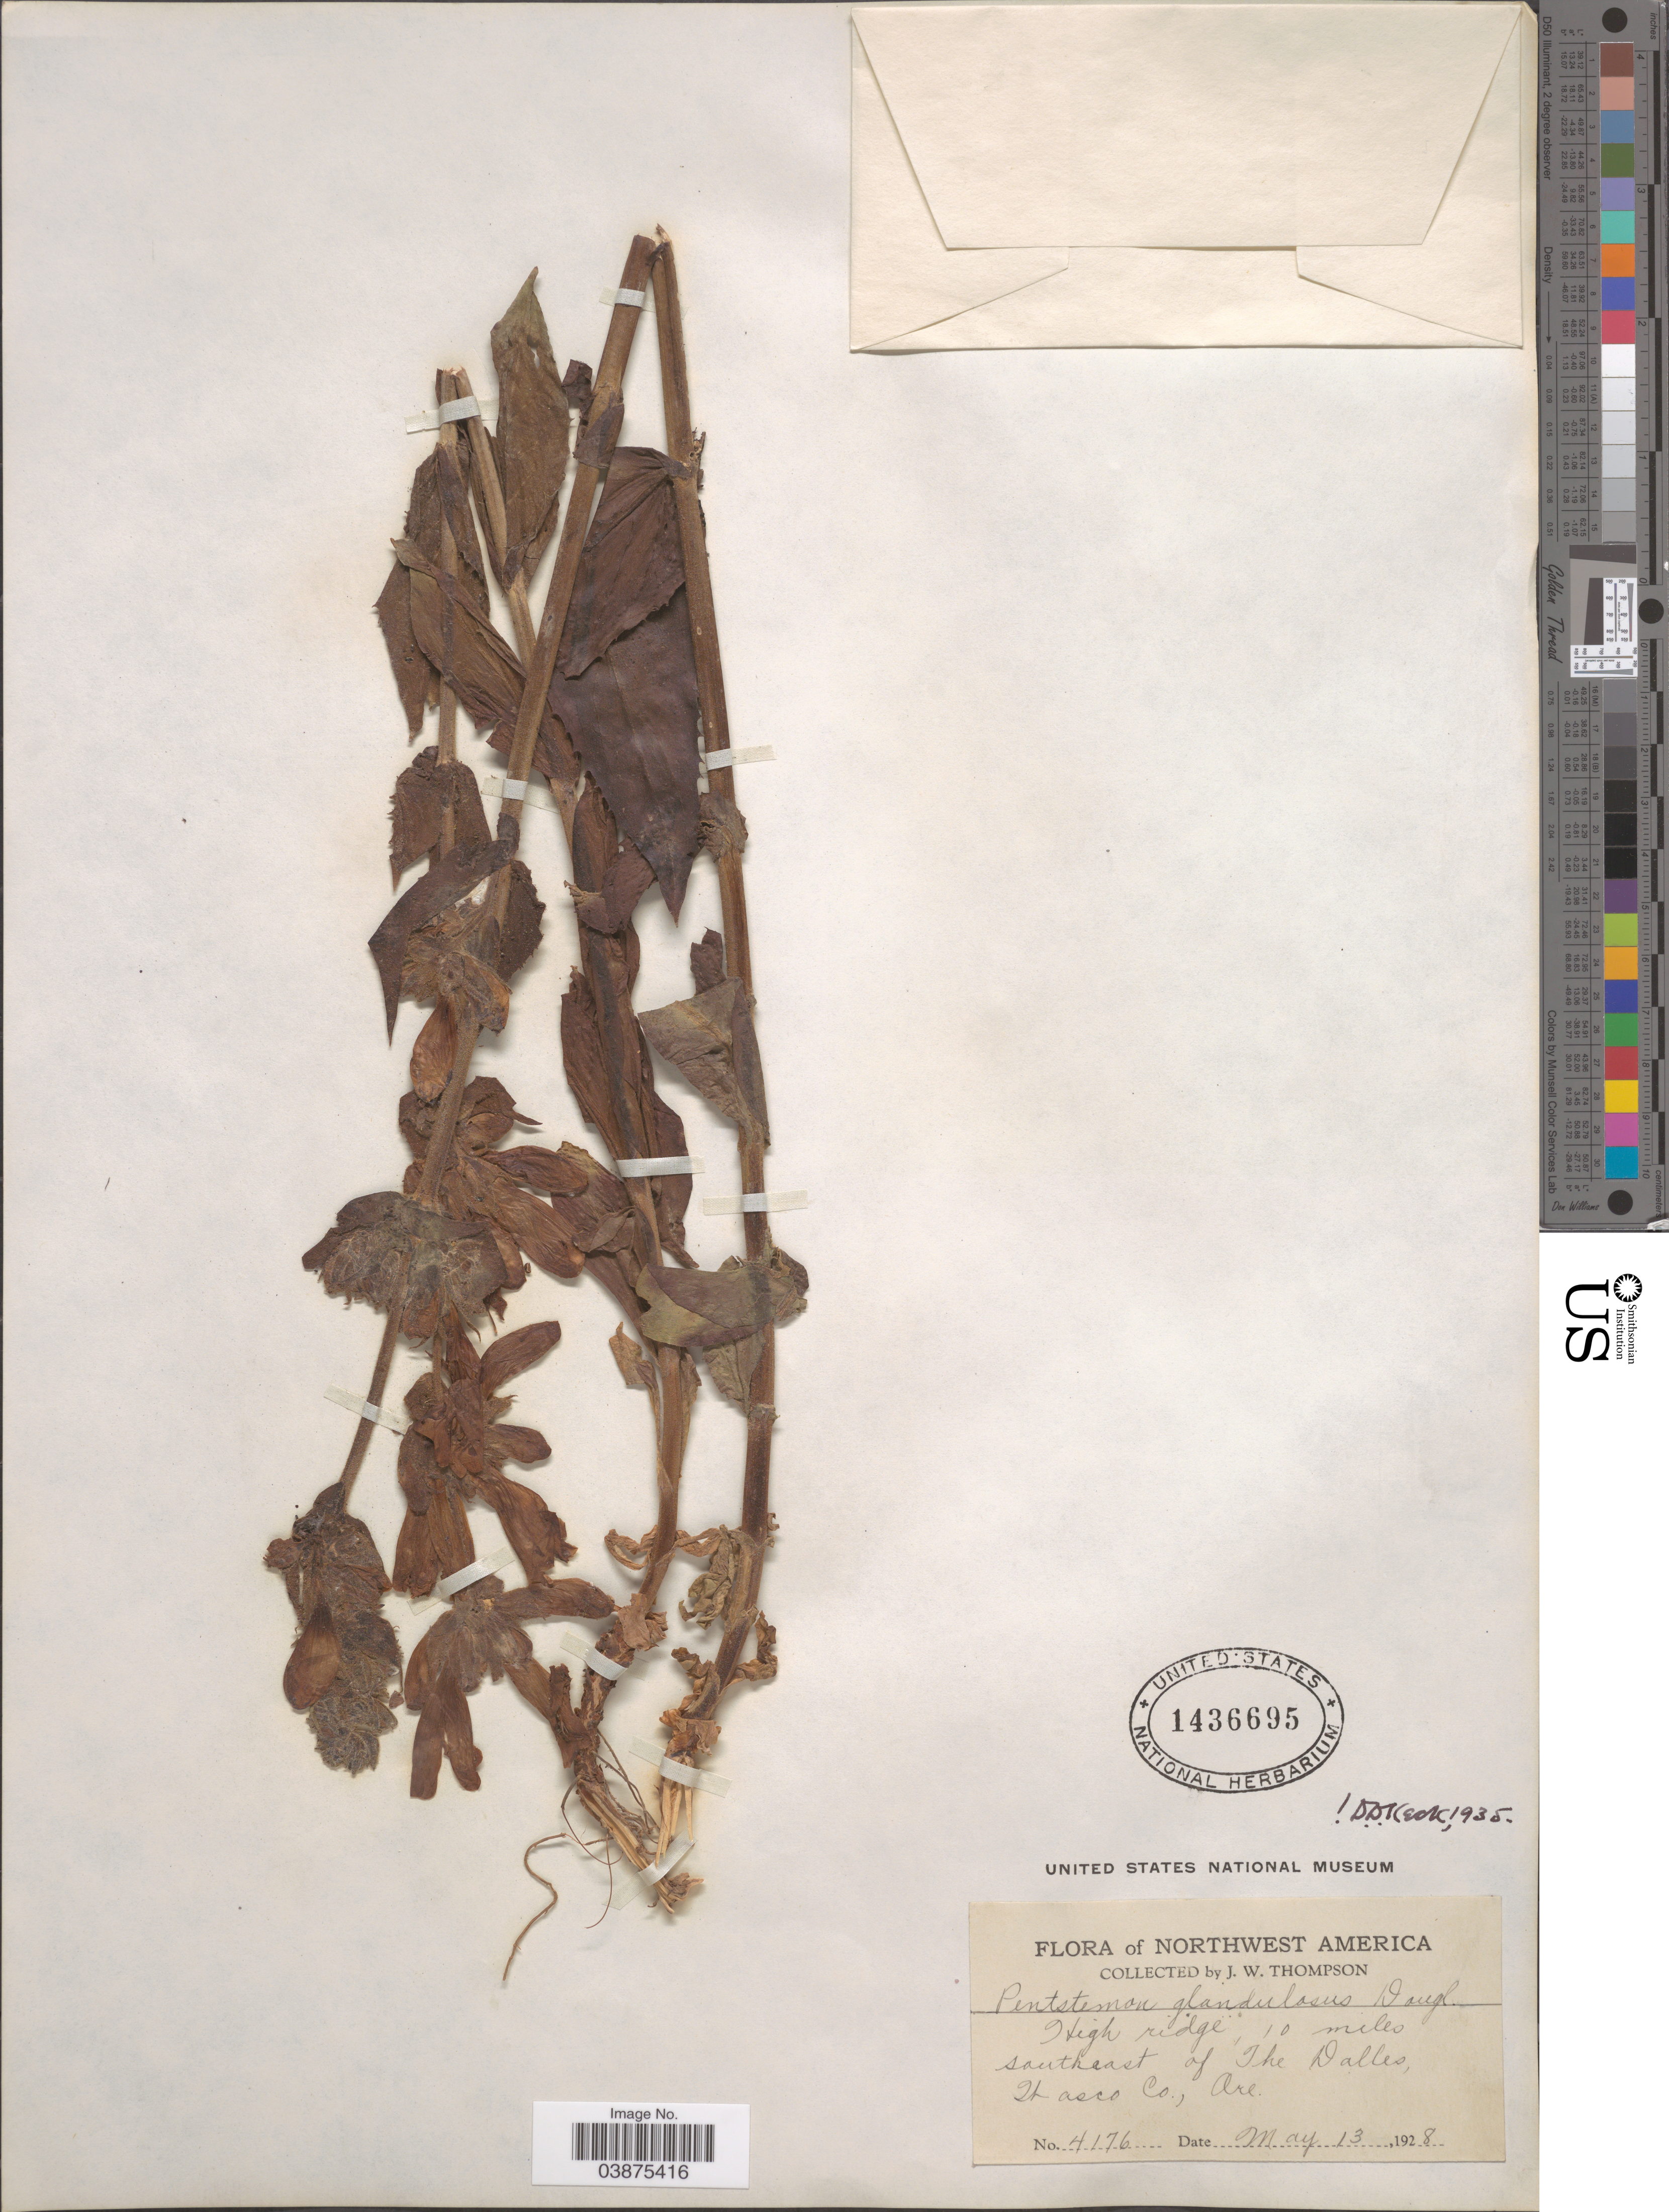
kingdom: Plantae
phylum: Tracheophyta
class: Magnoliopsida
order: Lamiales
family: Plantaginaceae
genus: Penstemon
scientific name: Penstemon glandulosus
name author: Douglas ex Lindl.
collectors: J. Thompson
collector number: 4176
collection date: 1928-05-13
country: United States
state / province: Oregon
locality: Northwest America. High ridge, 10 miles southeast of The Dalles, Itasco Co.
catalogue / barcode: US 1436695